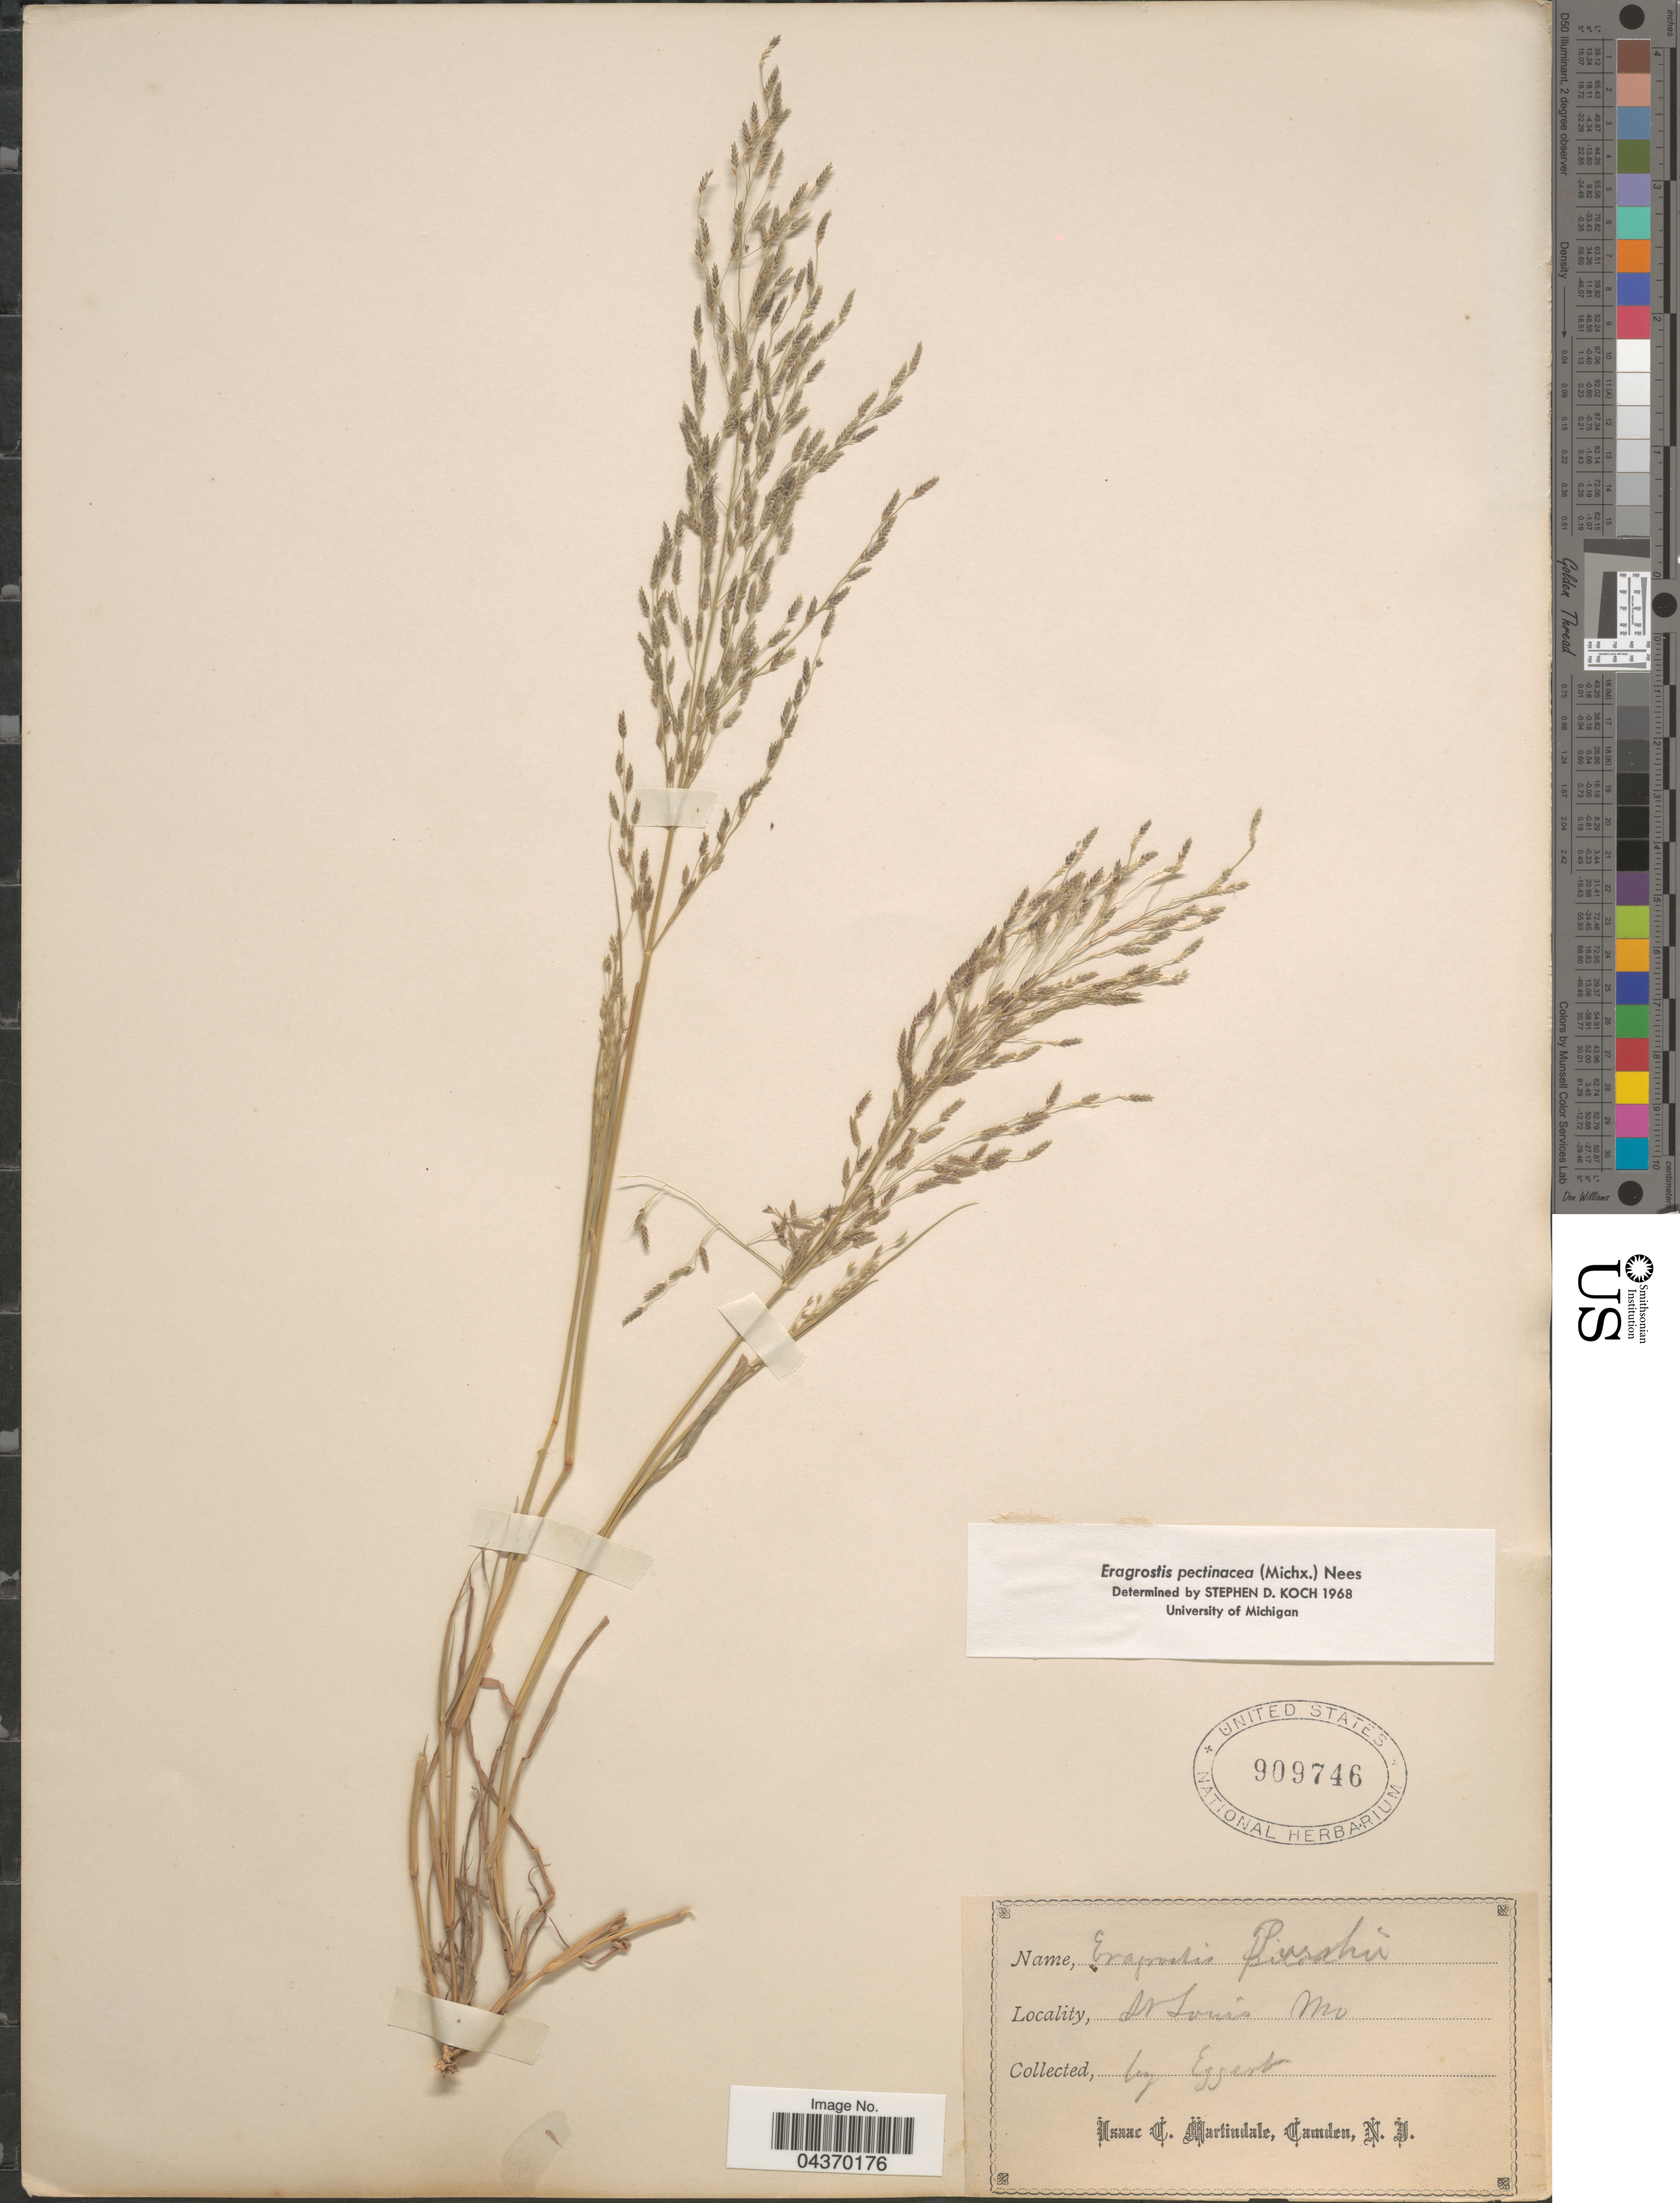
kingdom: Plantae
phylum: Tracheophyta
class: Liliopsida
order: Poales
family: Poaceae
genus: Eragrostis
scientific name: Eragrostis pectinacea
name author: (Michx.) Nees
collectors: Eggert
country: United States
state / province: Missouri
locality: St Louis.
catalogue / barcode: US 909746